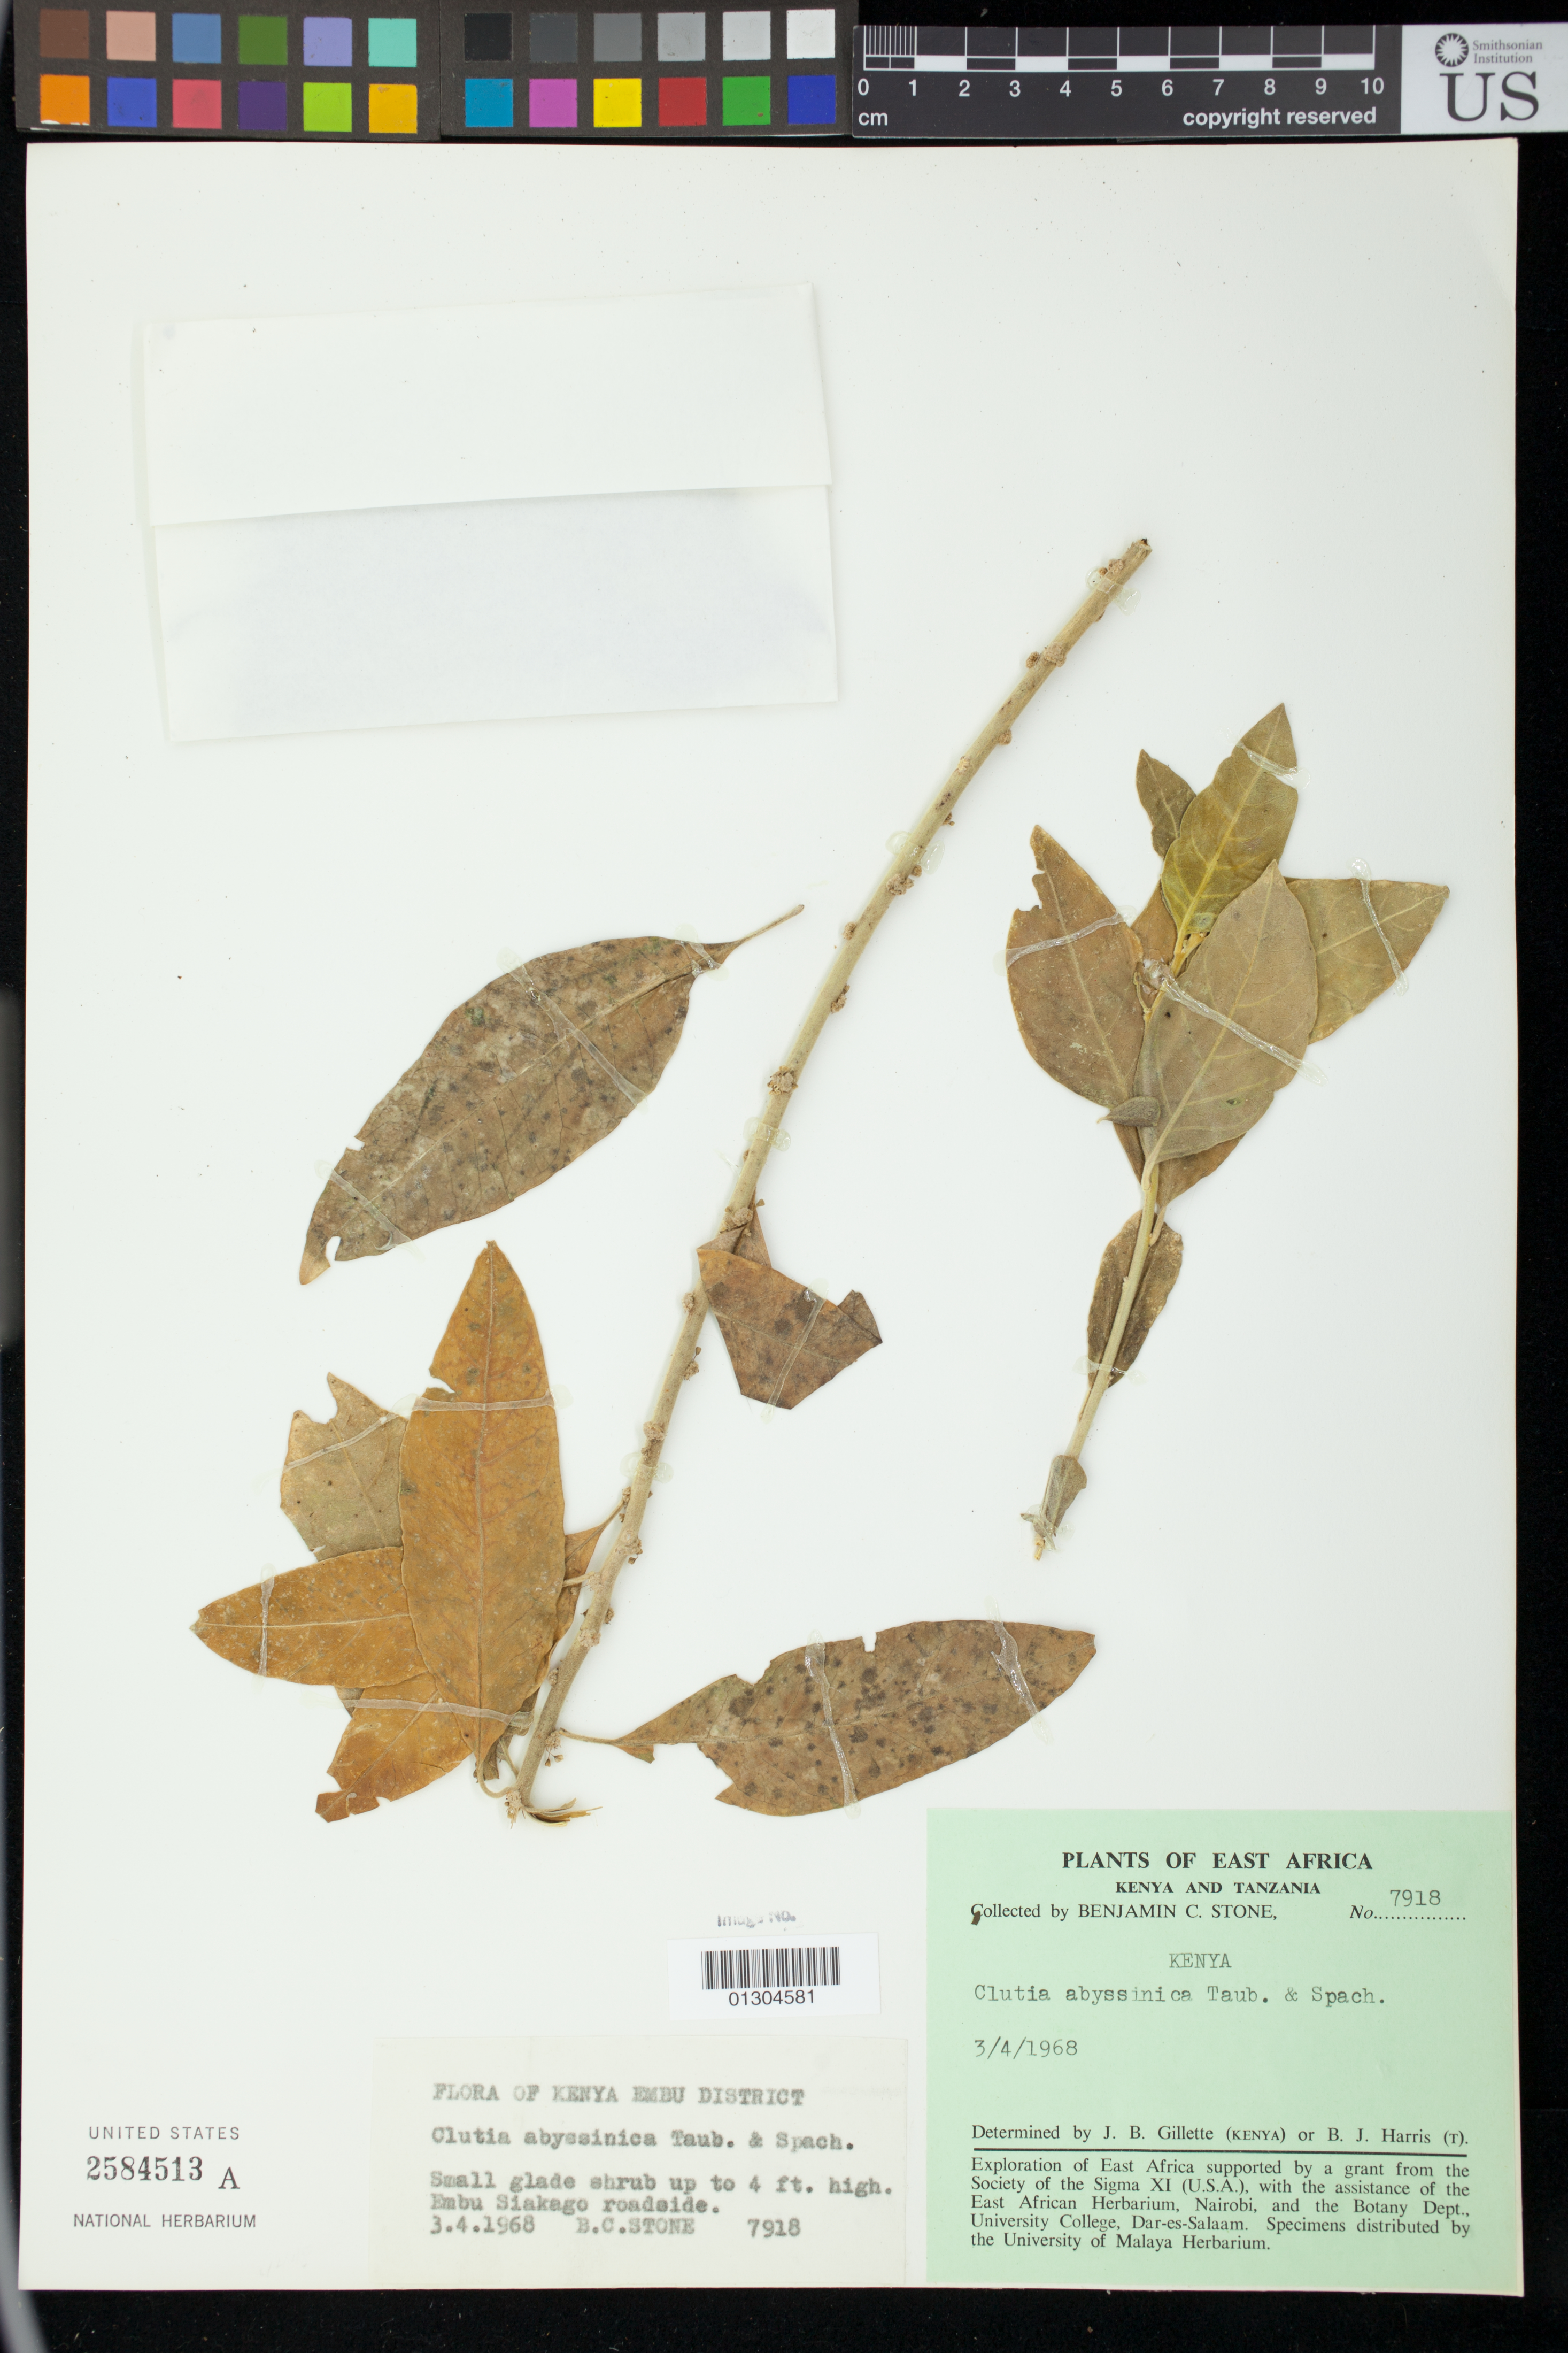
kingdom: Plantae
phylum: Tracheophyta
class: Magnoliopsida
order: Malpighiales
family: Peraceae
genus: Clutia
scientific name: Clutia abyssinica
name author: Jaub. & Spach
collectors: B. C. Stone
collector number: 7918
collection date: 1968-04-03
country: Kenya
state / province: Embu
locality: Embu Siakago roadside.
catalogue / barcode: US 2584513